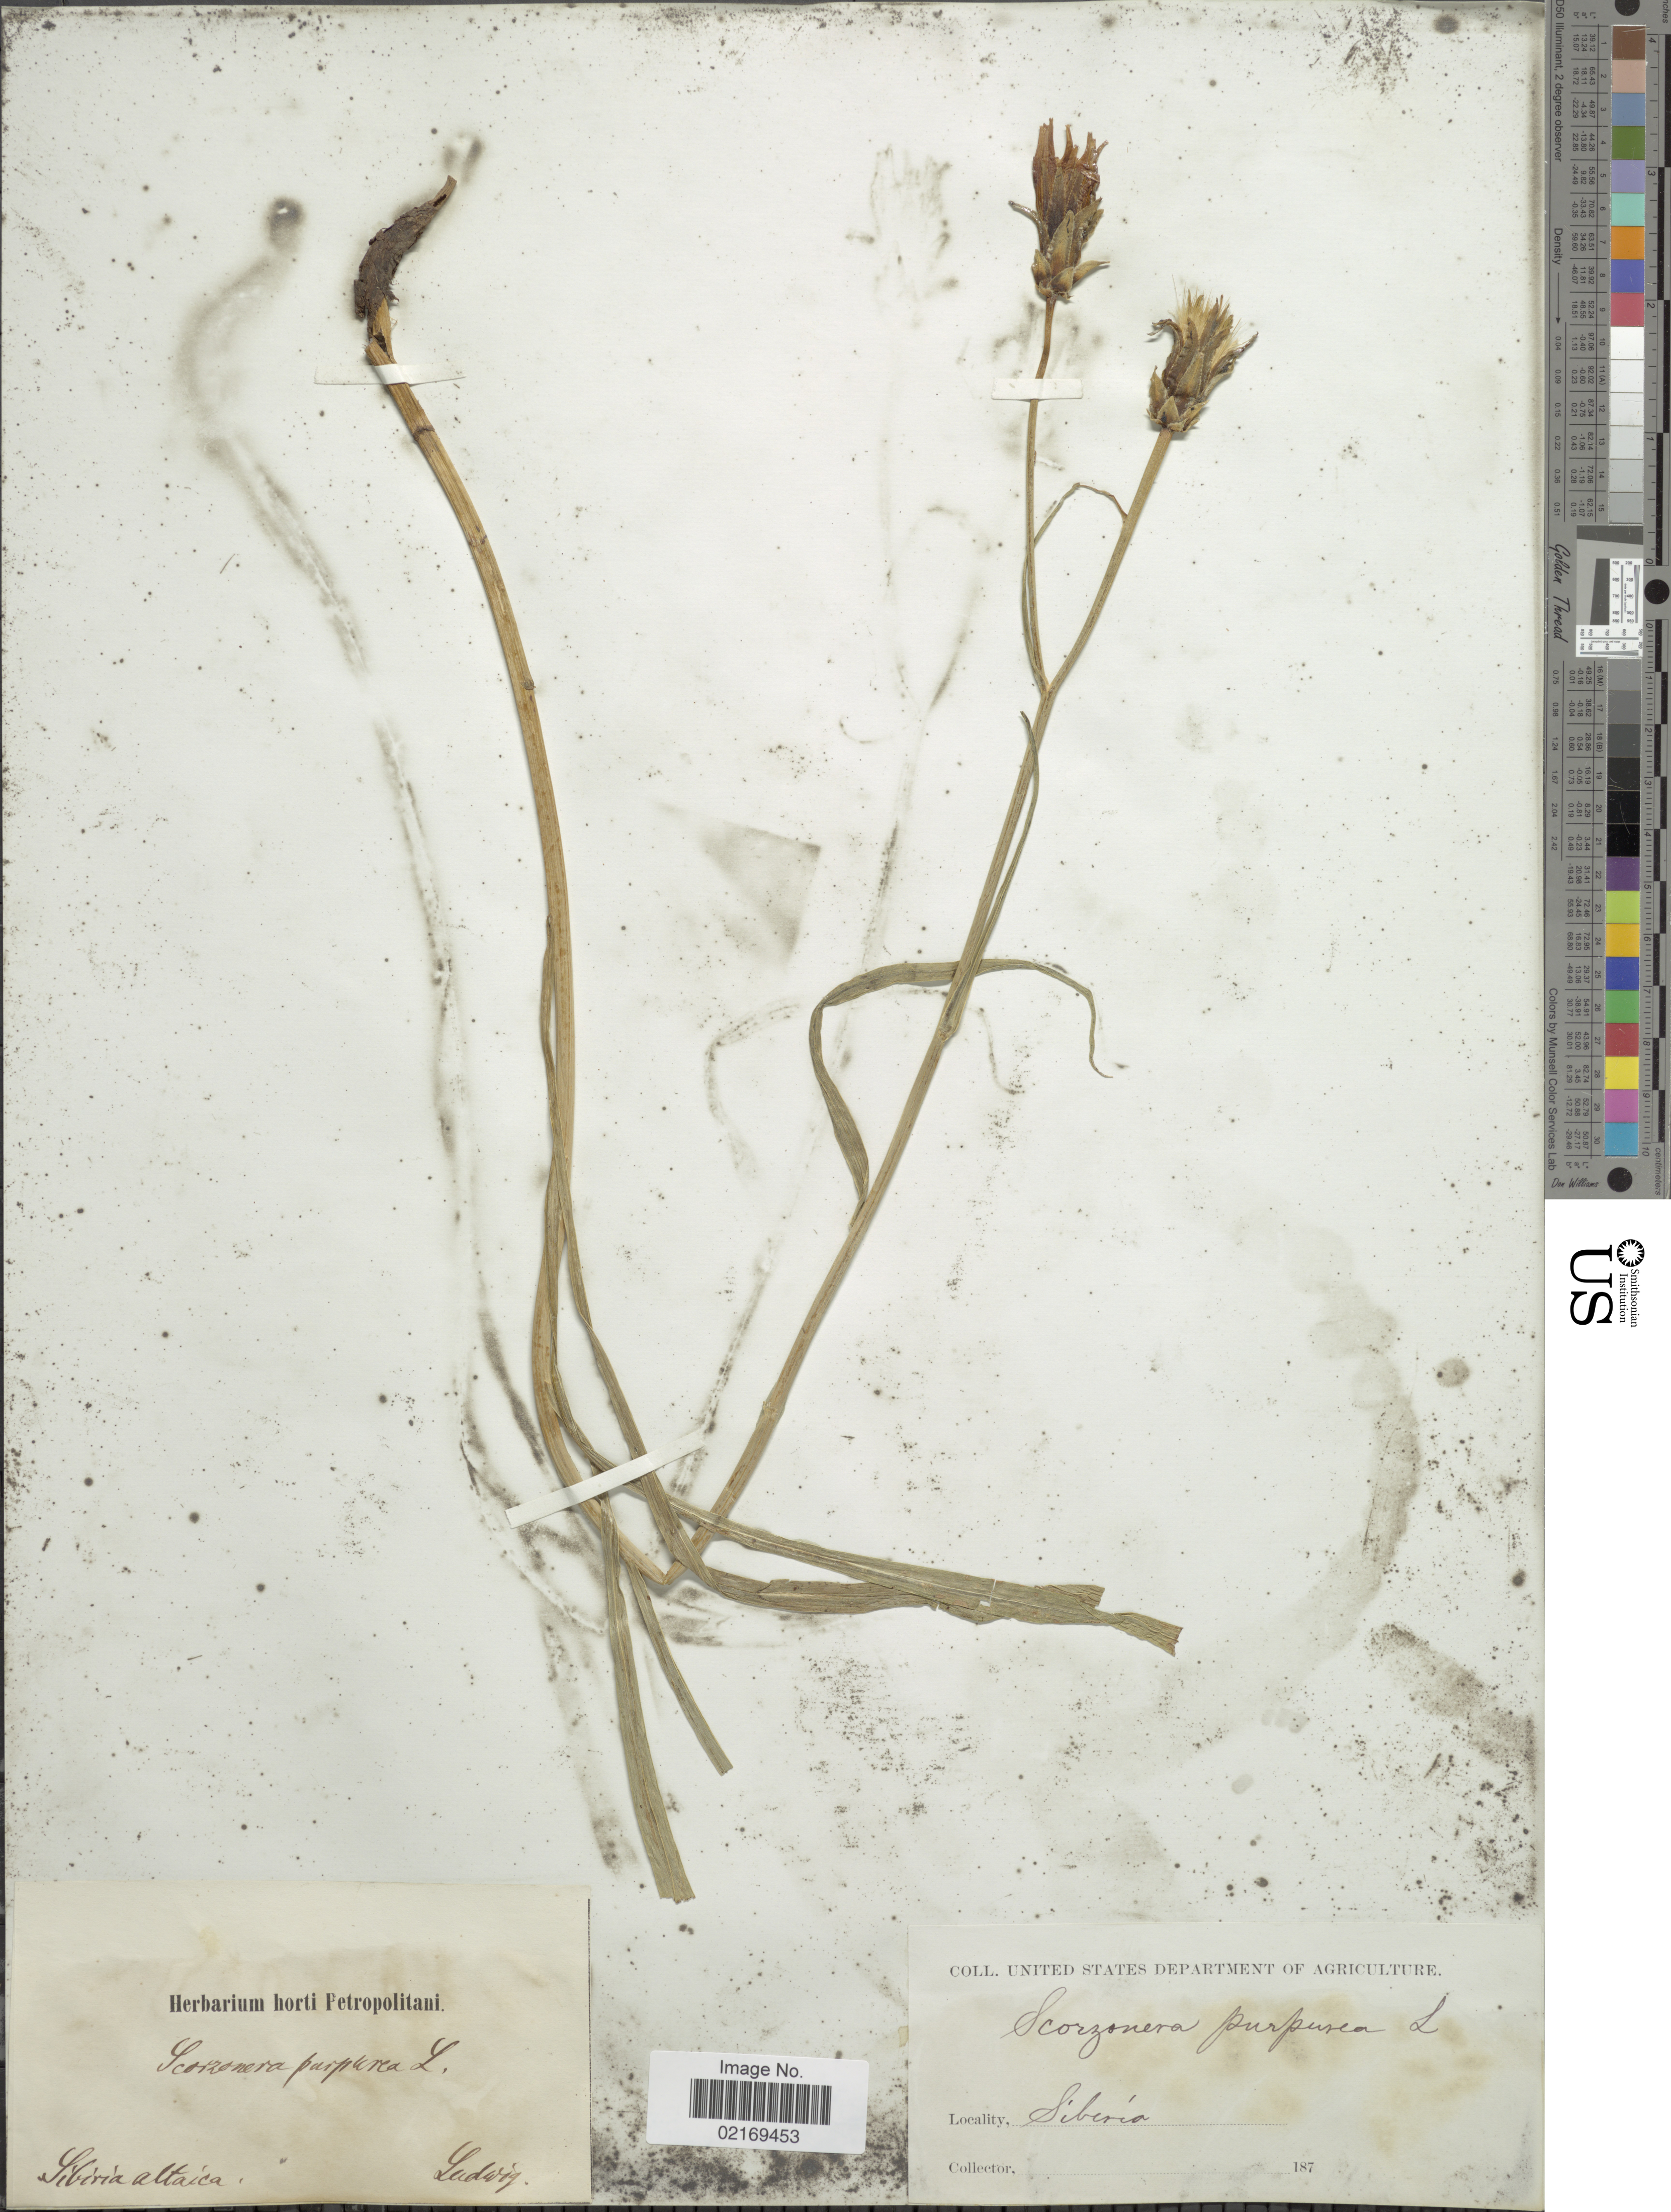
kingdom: Plantae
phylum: Tracheophyta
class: Magnoliopsida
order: Asterales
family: Asteraceae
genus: Podospermum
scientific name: Podospermum purpureum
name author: (L.) W.D.J. Koch & Ziz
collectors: Ludwig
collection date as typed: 187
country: Russian Federation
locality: Siberia altaica.